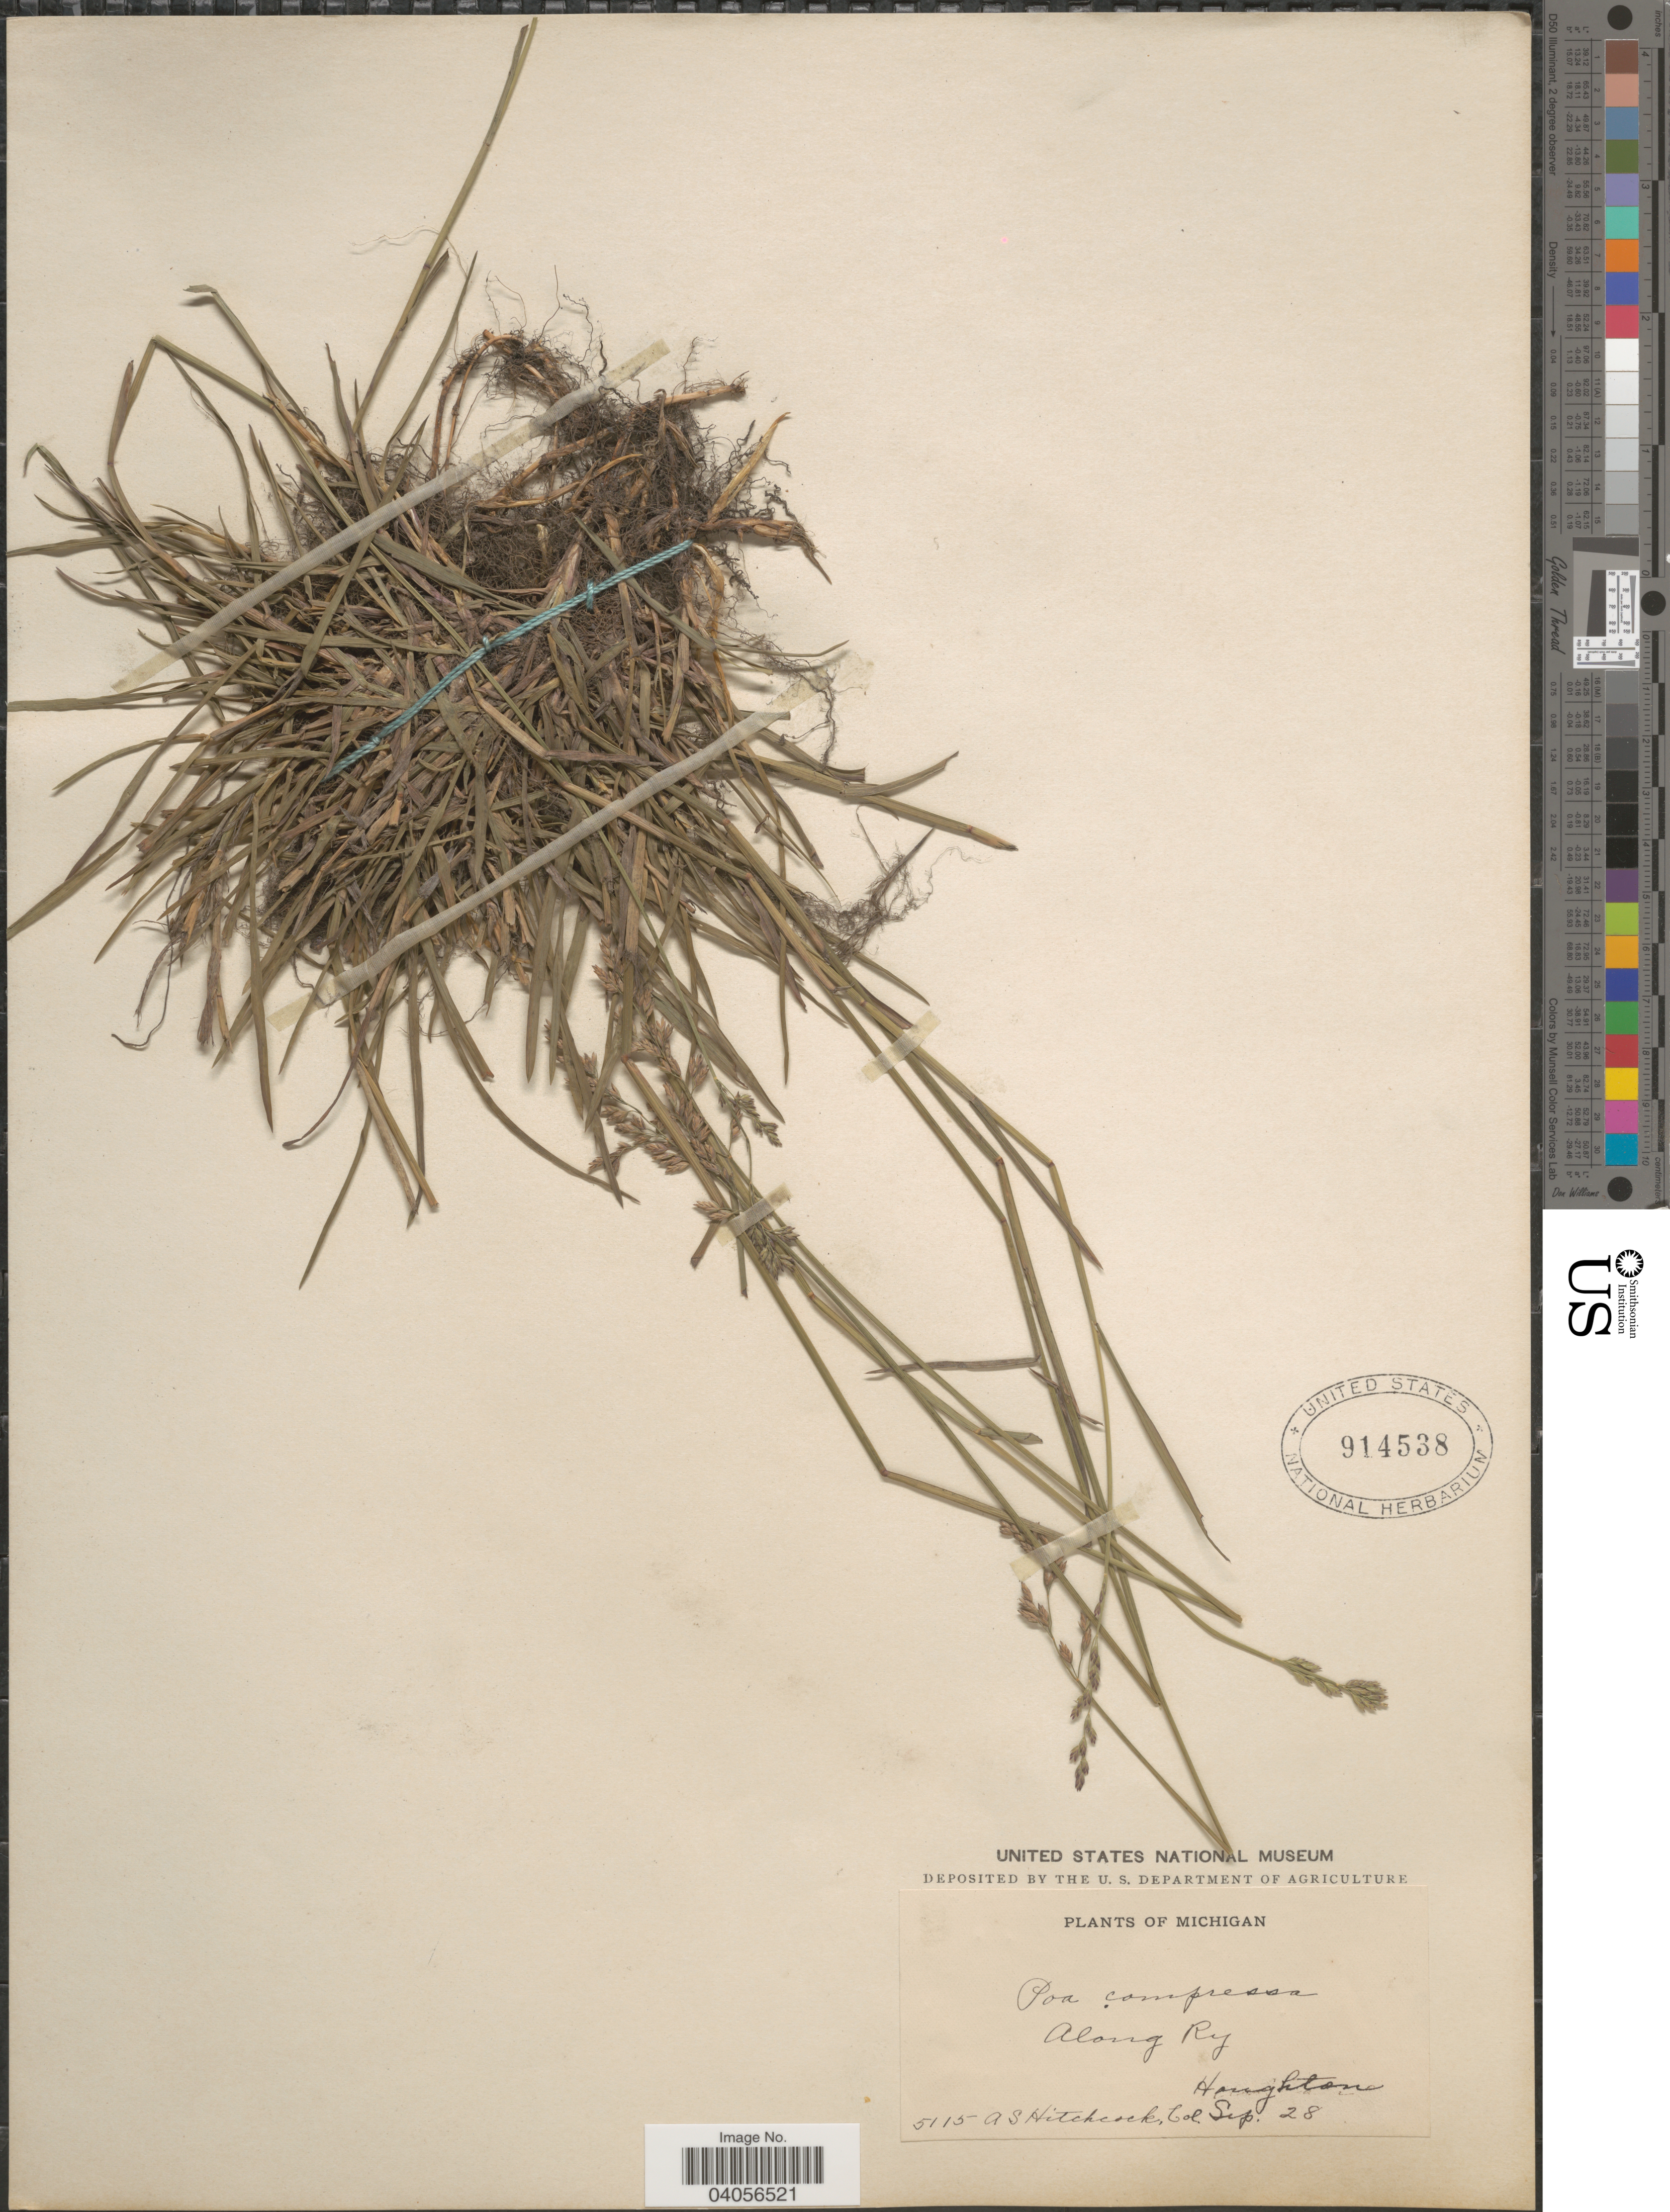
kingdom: Plantae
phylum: Tracheophyta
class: Liliopsida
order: Poales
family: Poaceae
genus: Poa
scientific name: Poa compressa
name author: L.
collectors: A. S. Hitchcock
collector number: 5115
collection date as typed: Transcribed d/m/y: /9/28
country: United States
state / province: Michigan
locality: Along Ry. Houghton.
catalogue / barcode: US 914538